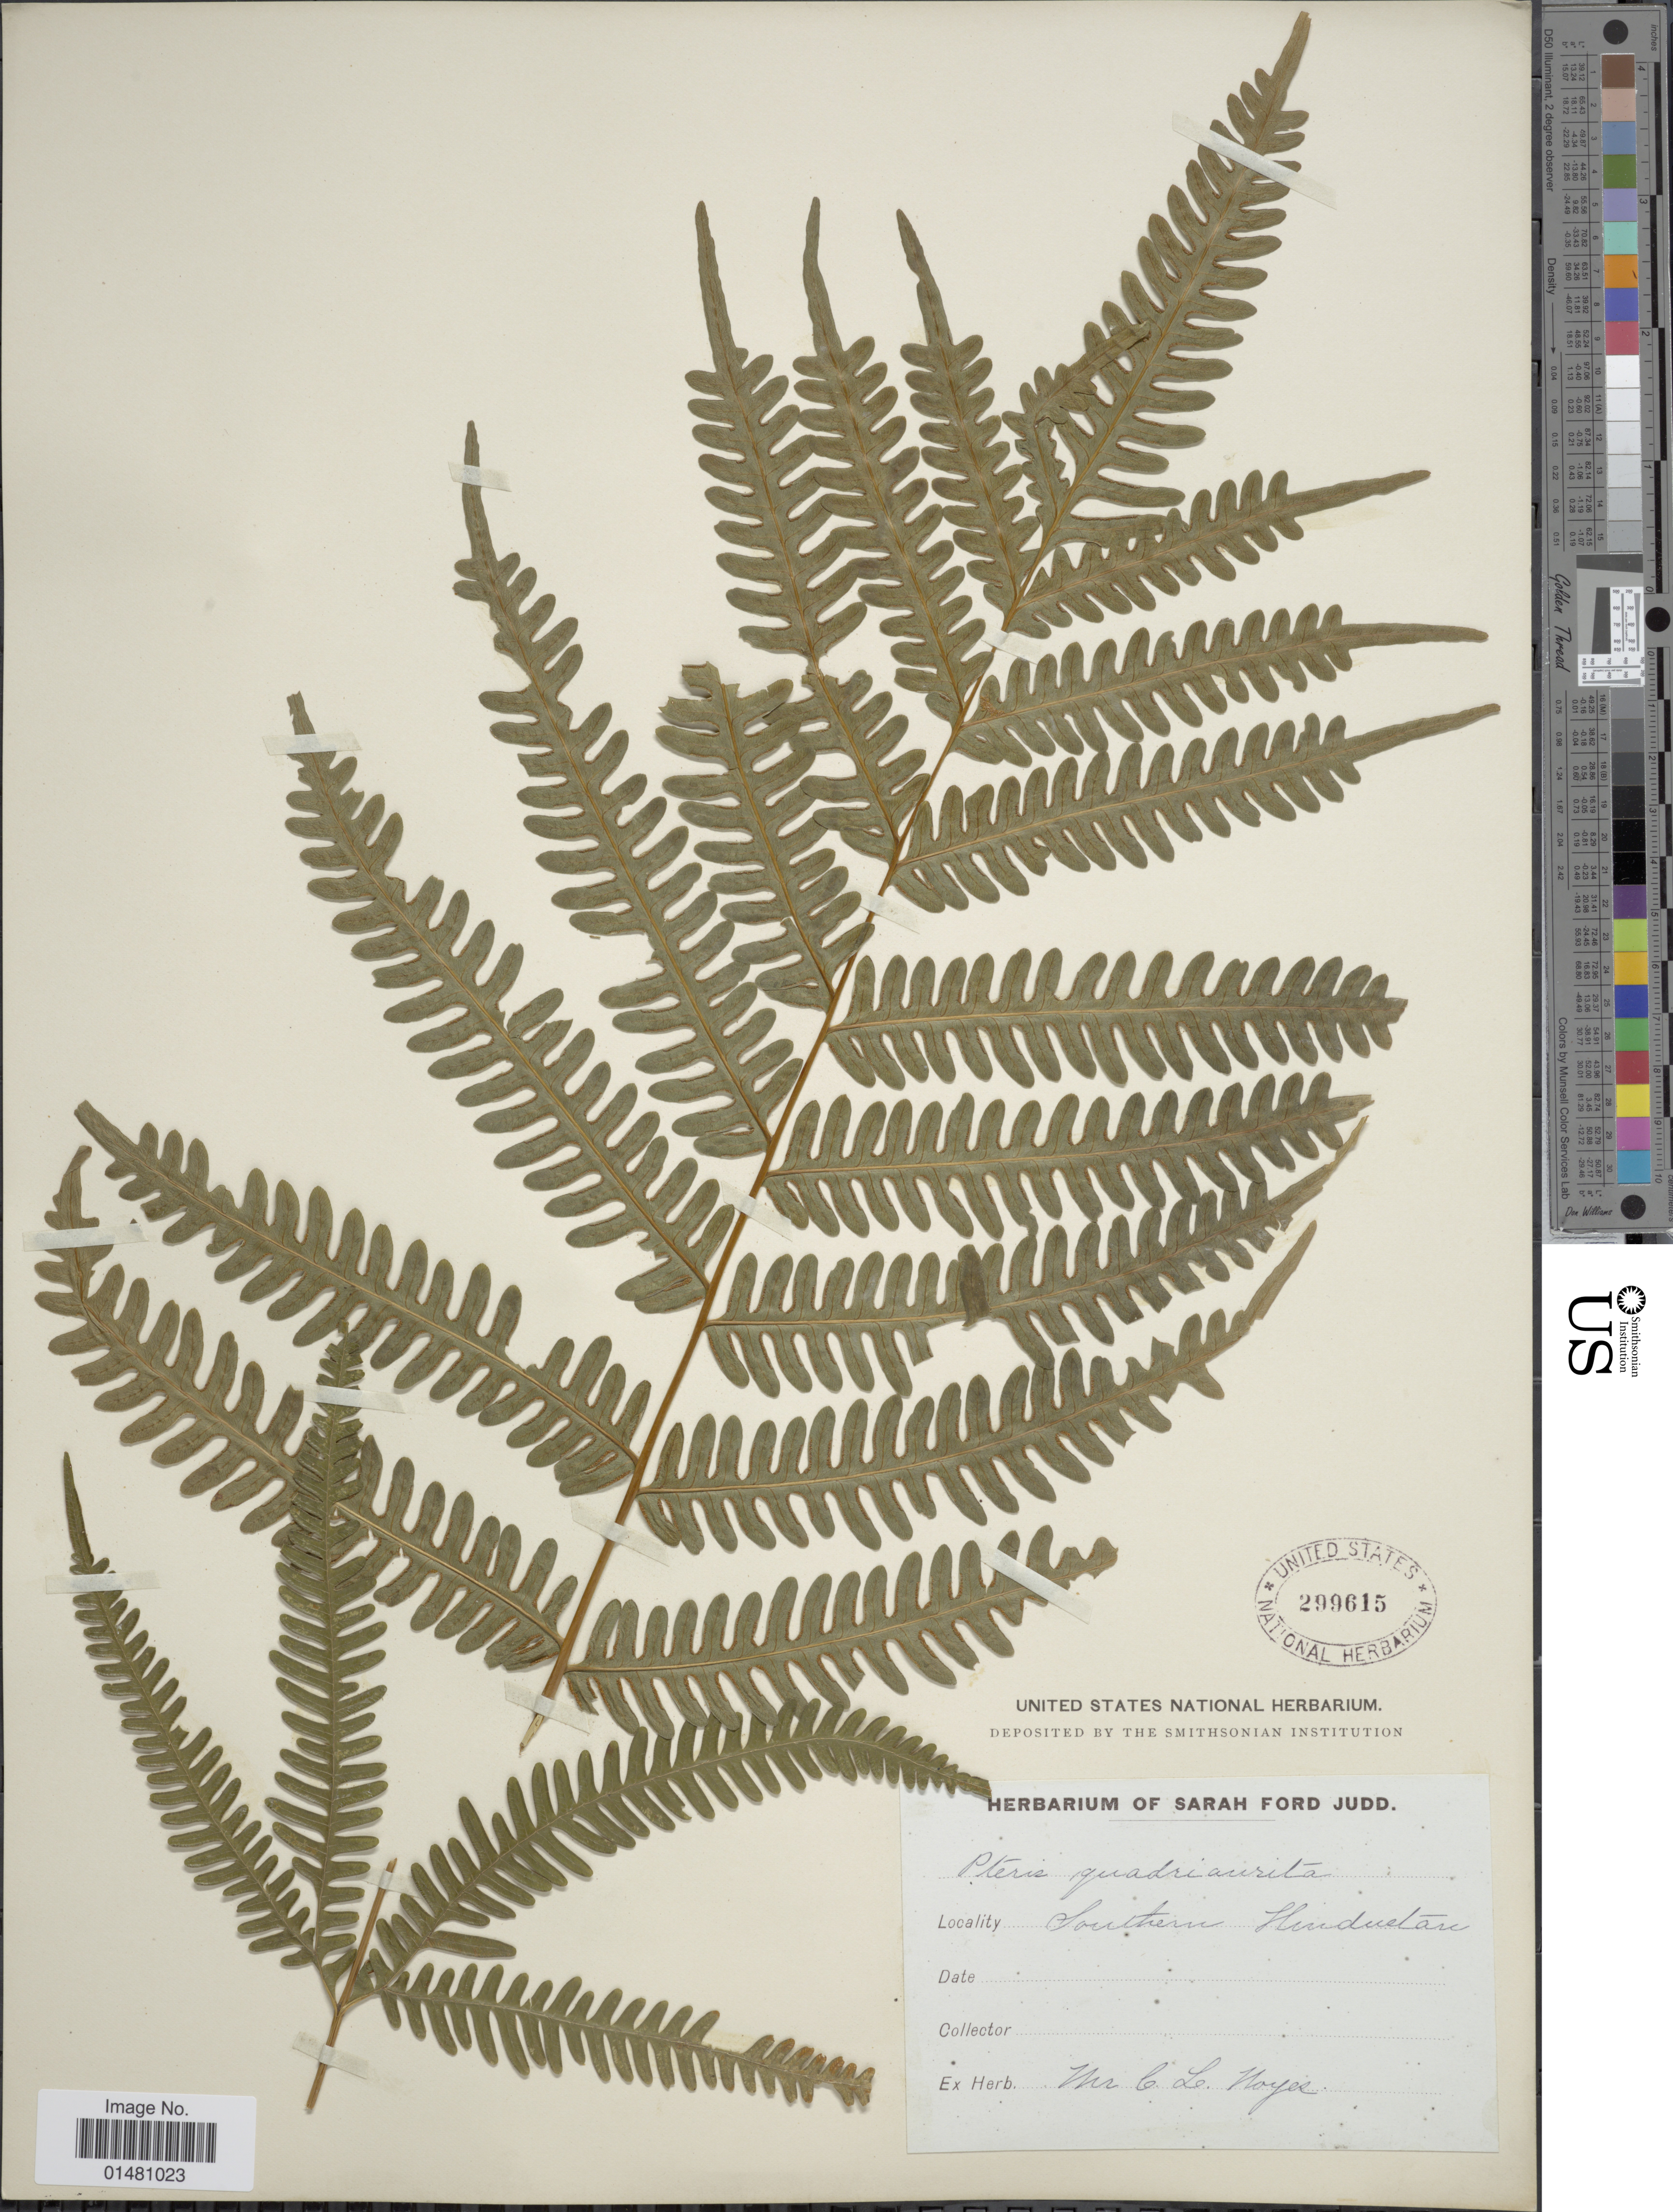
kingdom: Plantae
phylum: Tracheophyta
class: Polypodiopsida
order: Polypodiales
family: Pteridaceae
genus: Pteris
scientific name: Pteris quadriaurita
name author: Retz.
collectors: C. Noyes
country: India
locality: Southern Hindustan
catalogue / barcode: US 299615